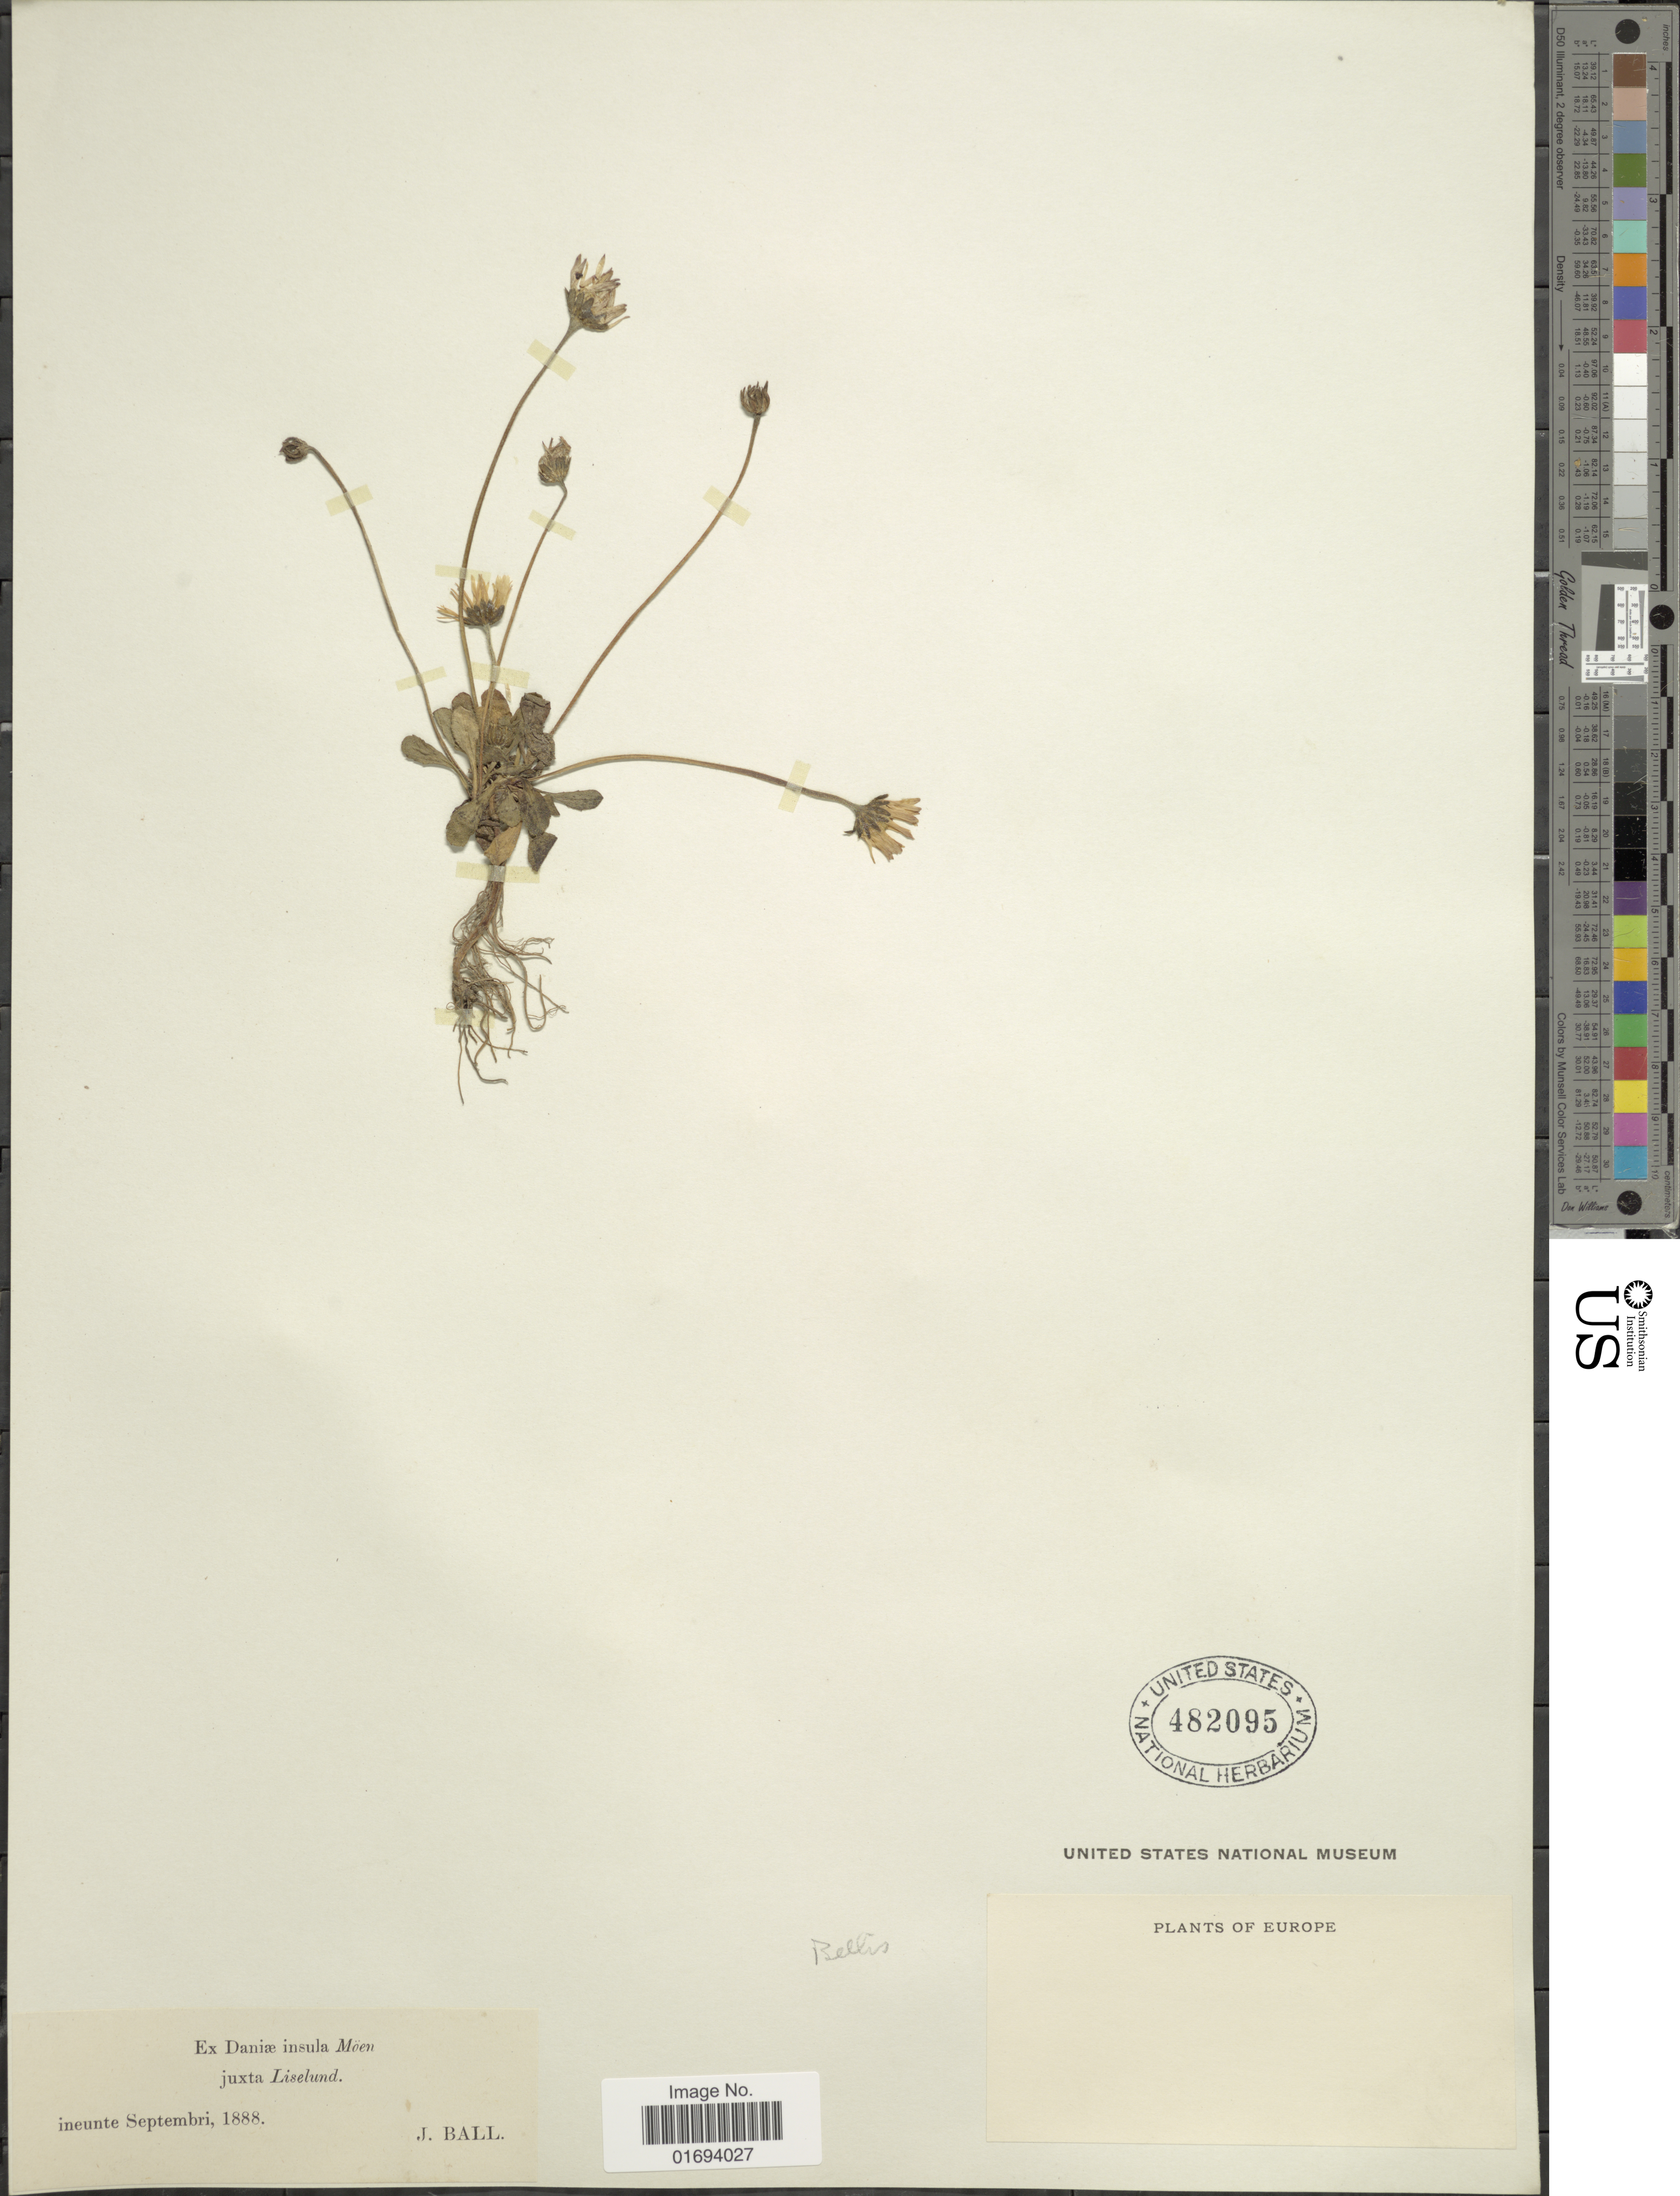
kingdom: Plantae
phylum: Tracheophyta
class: Magnoliopsida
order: Asterales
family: Asteraceae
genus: Bellis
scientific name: Bellis sp.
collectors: J. Ball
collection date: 1888-09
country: Denmark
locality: Dianiae insula Moen, juxta Liselun. Europe [unsure placement]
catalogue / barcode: US 482095